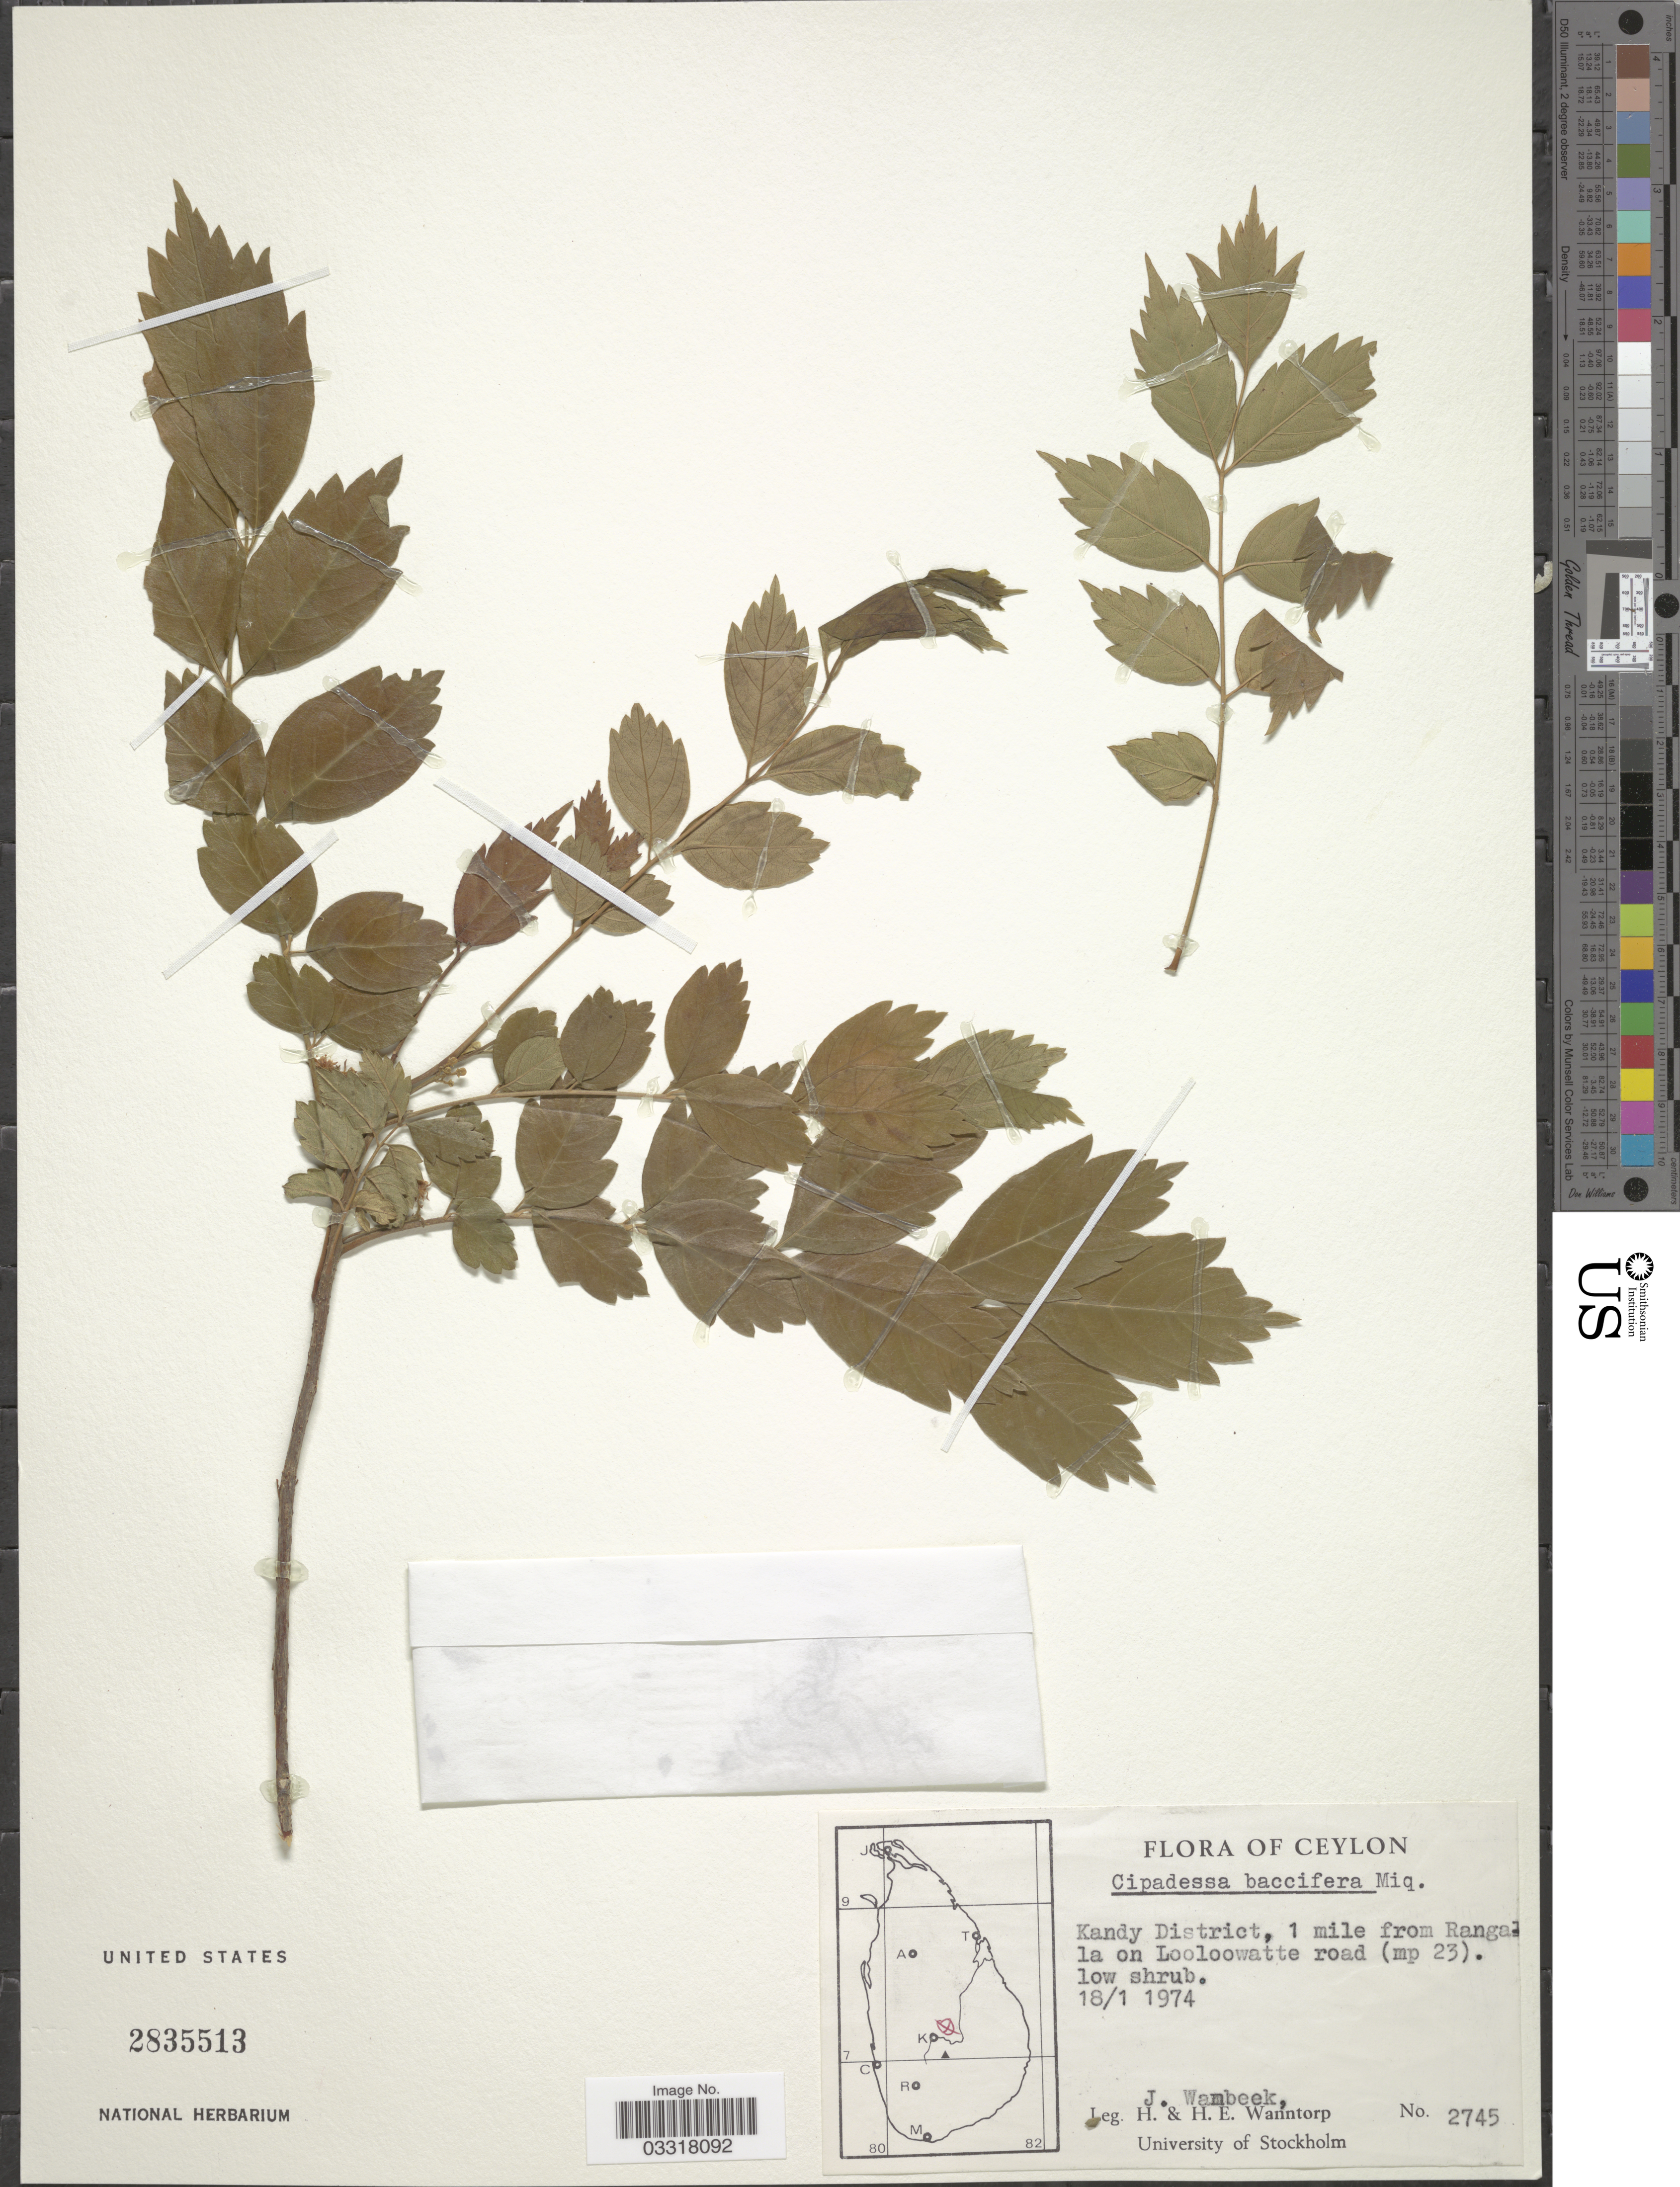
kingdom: Plantae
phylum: Tracheophyta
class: Magnoliopsida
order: Sapindales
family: Meliaceae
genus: Cipadessa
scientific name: Cipadessa baccifera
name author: Miq.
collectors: J. Wambeek, H. Wanntorp & H. Wanntorp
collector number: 2745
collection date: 1974-01-18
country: Sri Lanka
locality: Ceylon. Kandy District, 1 mile from Rangala on Looloowatte road (mp 23).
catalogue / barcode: US 2835513